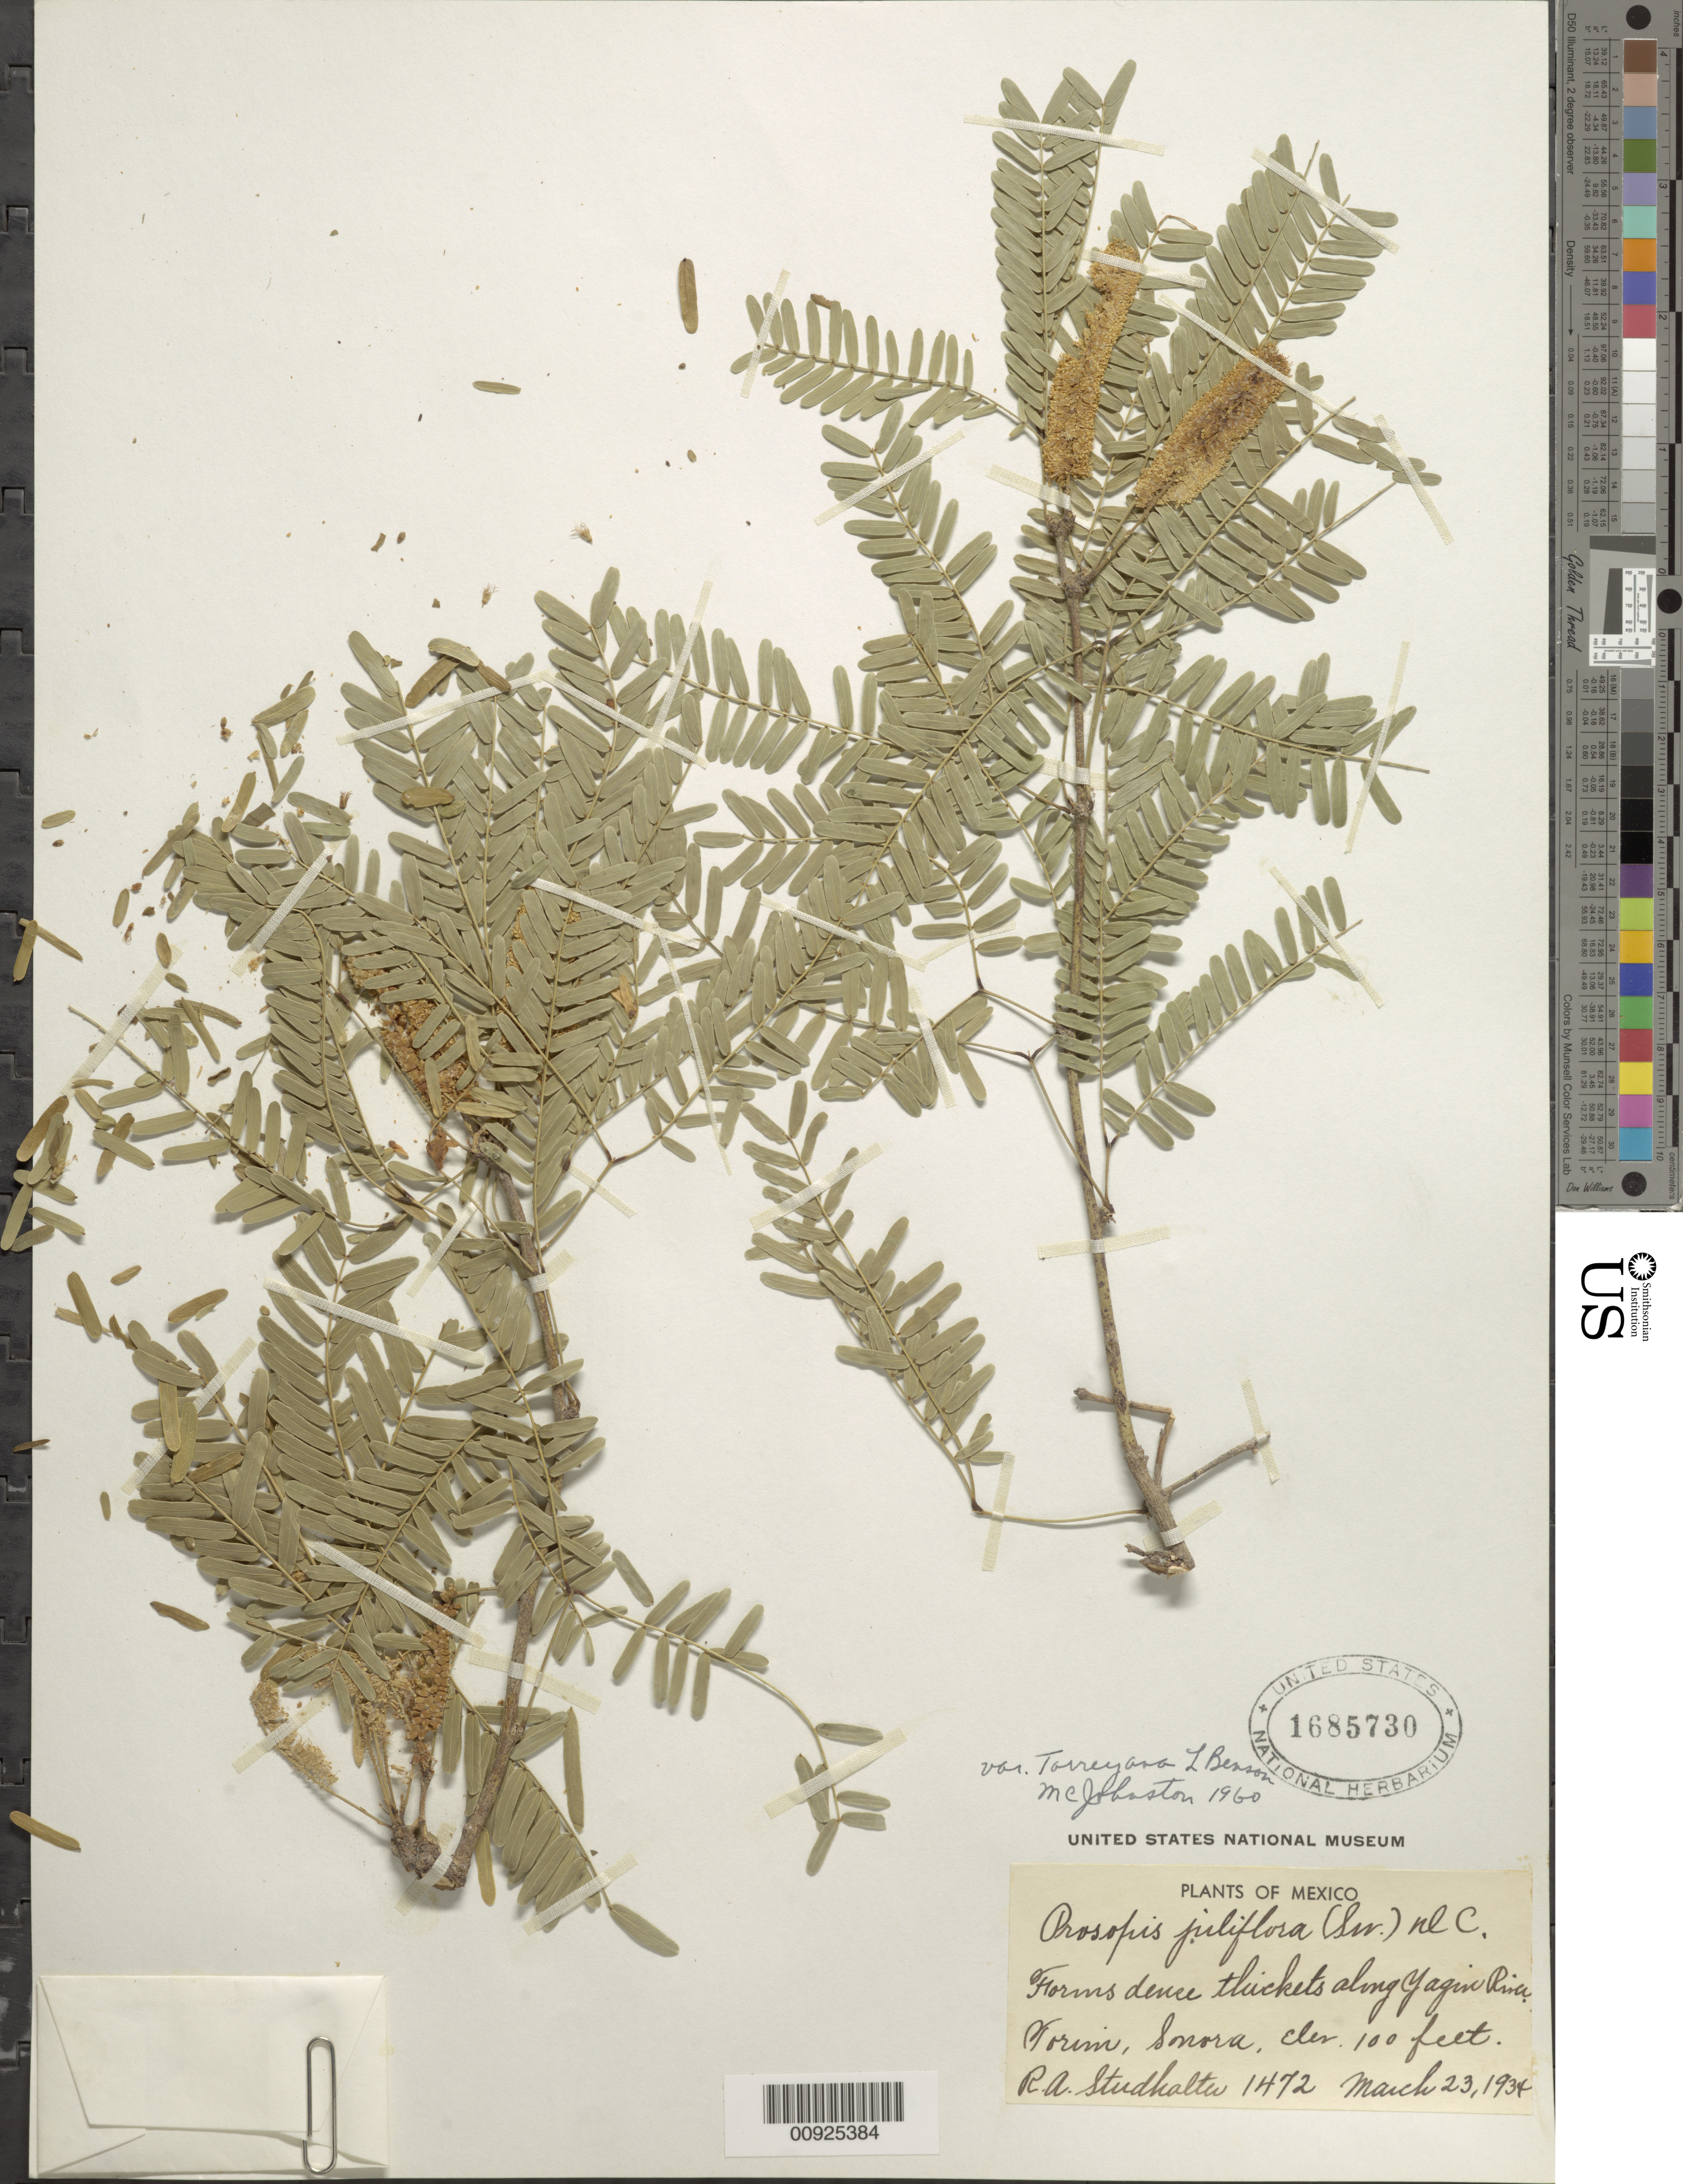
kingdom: Plantae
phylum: Tracheophyta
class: Magnoliopsida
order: Fabales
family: Fabaceae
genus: Neltuma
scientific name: Neltuma odorata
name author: (Torr. & Frém.) C. E. Hughes & G.P. Lewis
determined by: Strong, Mark T., (BOT), Smithsonian Institution - National Museum of Natural History (UNITED STATES)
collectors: R. Studhalter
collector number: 1472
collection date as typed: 23 Mar 1934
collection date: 1934-03-23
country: Mexico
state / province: Sonora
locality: Torim, Sonora. Along Yaqui River.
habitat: Along River.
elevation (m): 30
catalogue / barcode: US 1685730